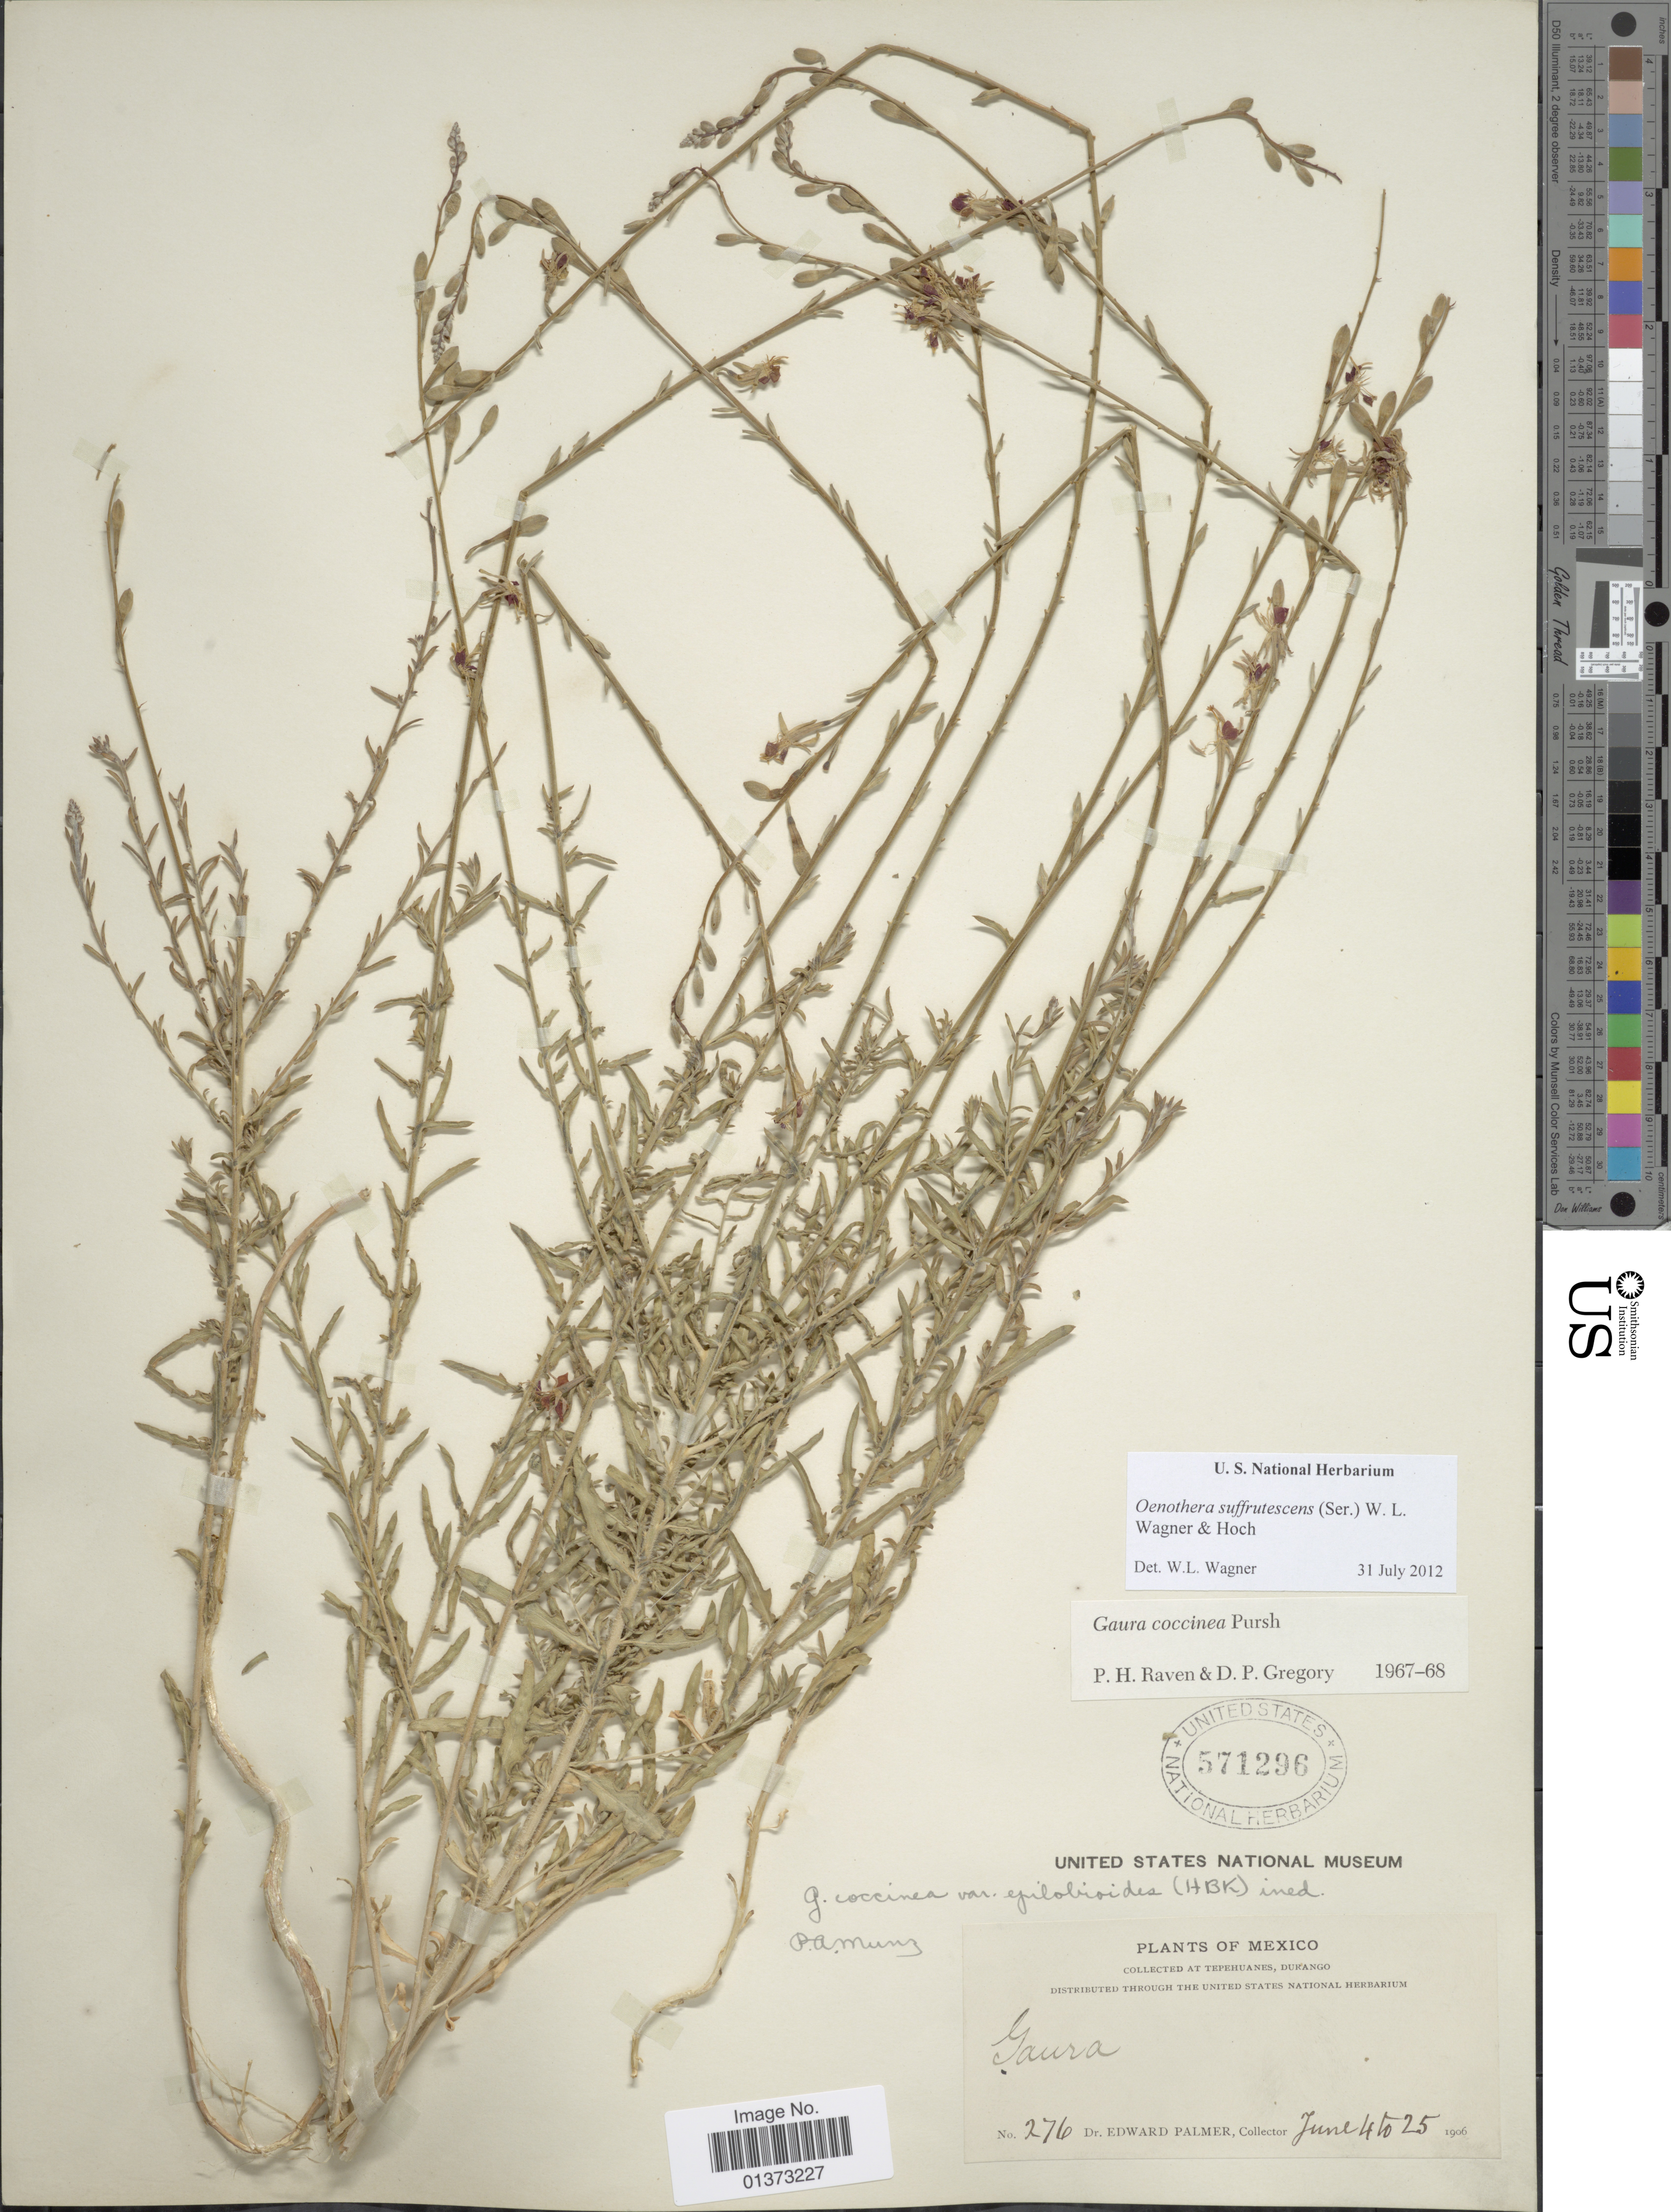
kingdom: Plantae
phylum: Tracheophyta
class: Magnoliopsida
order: Myrtales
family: Onagraceae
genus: Oenothera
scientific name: Oenothera suffrutescens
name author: (Ser.) W.L. Wagner & Hoch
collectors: E. Palmer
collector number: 276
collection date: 1906-06-04/1906-06-25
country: Mexico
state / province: Durango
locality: At Tepehuanes, Gaura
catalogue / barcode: US 571296